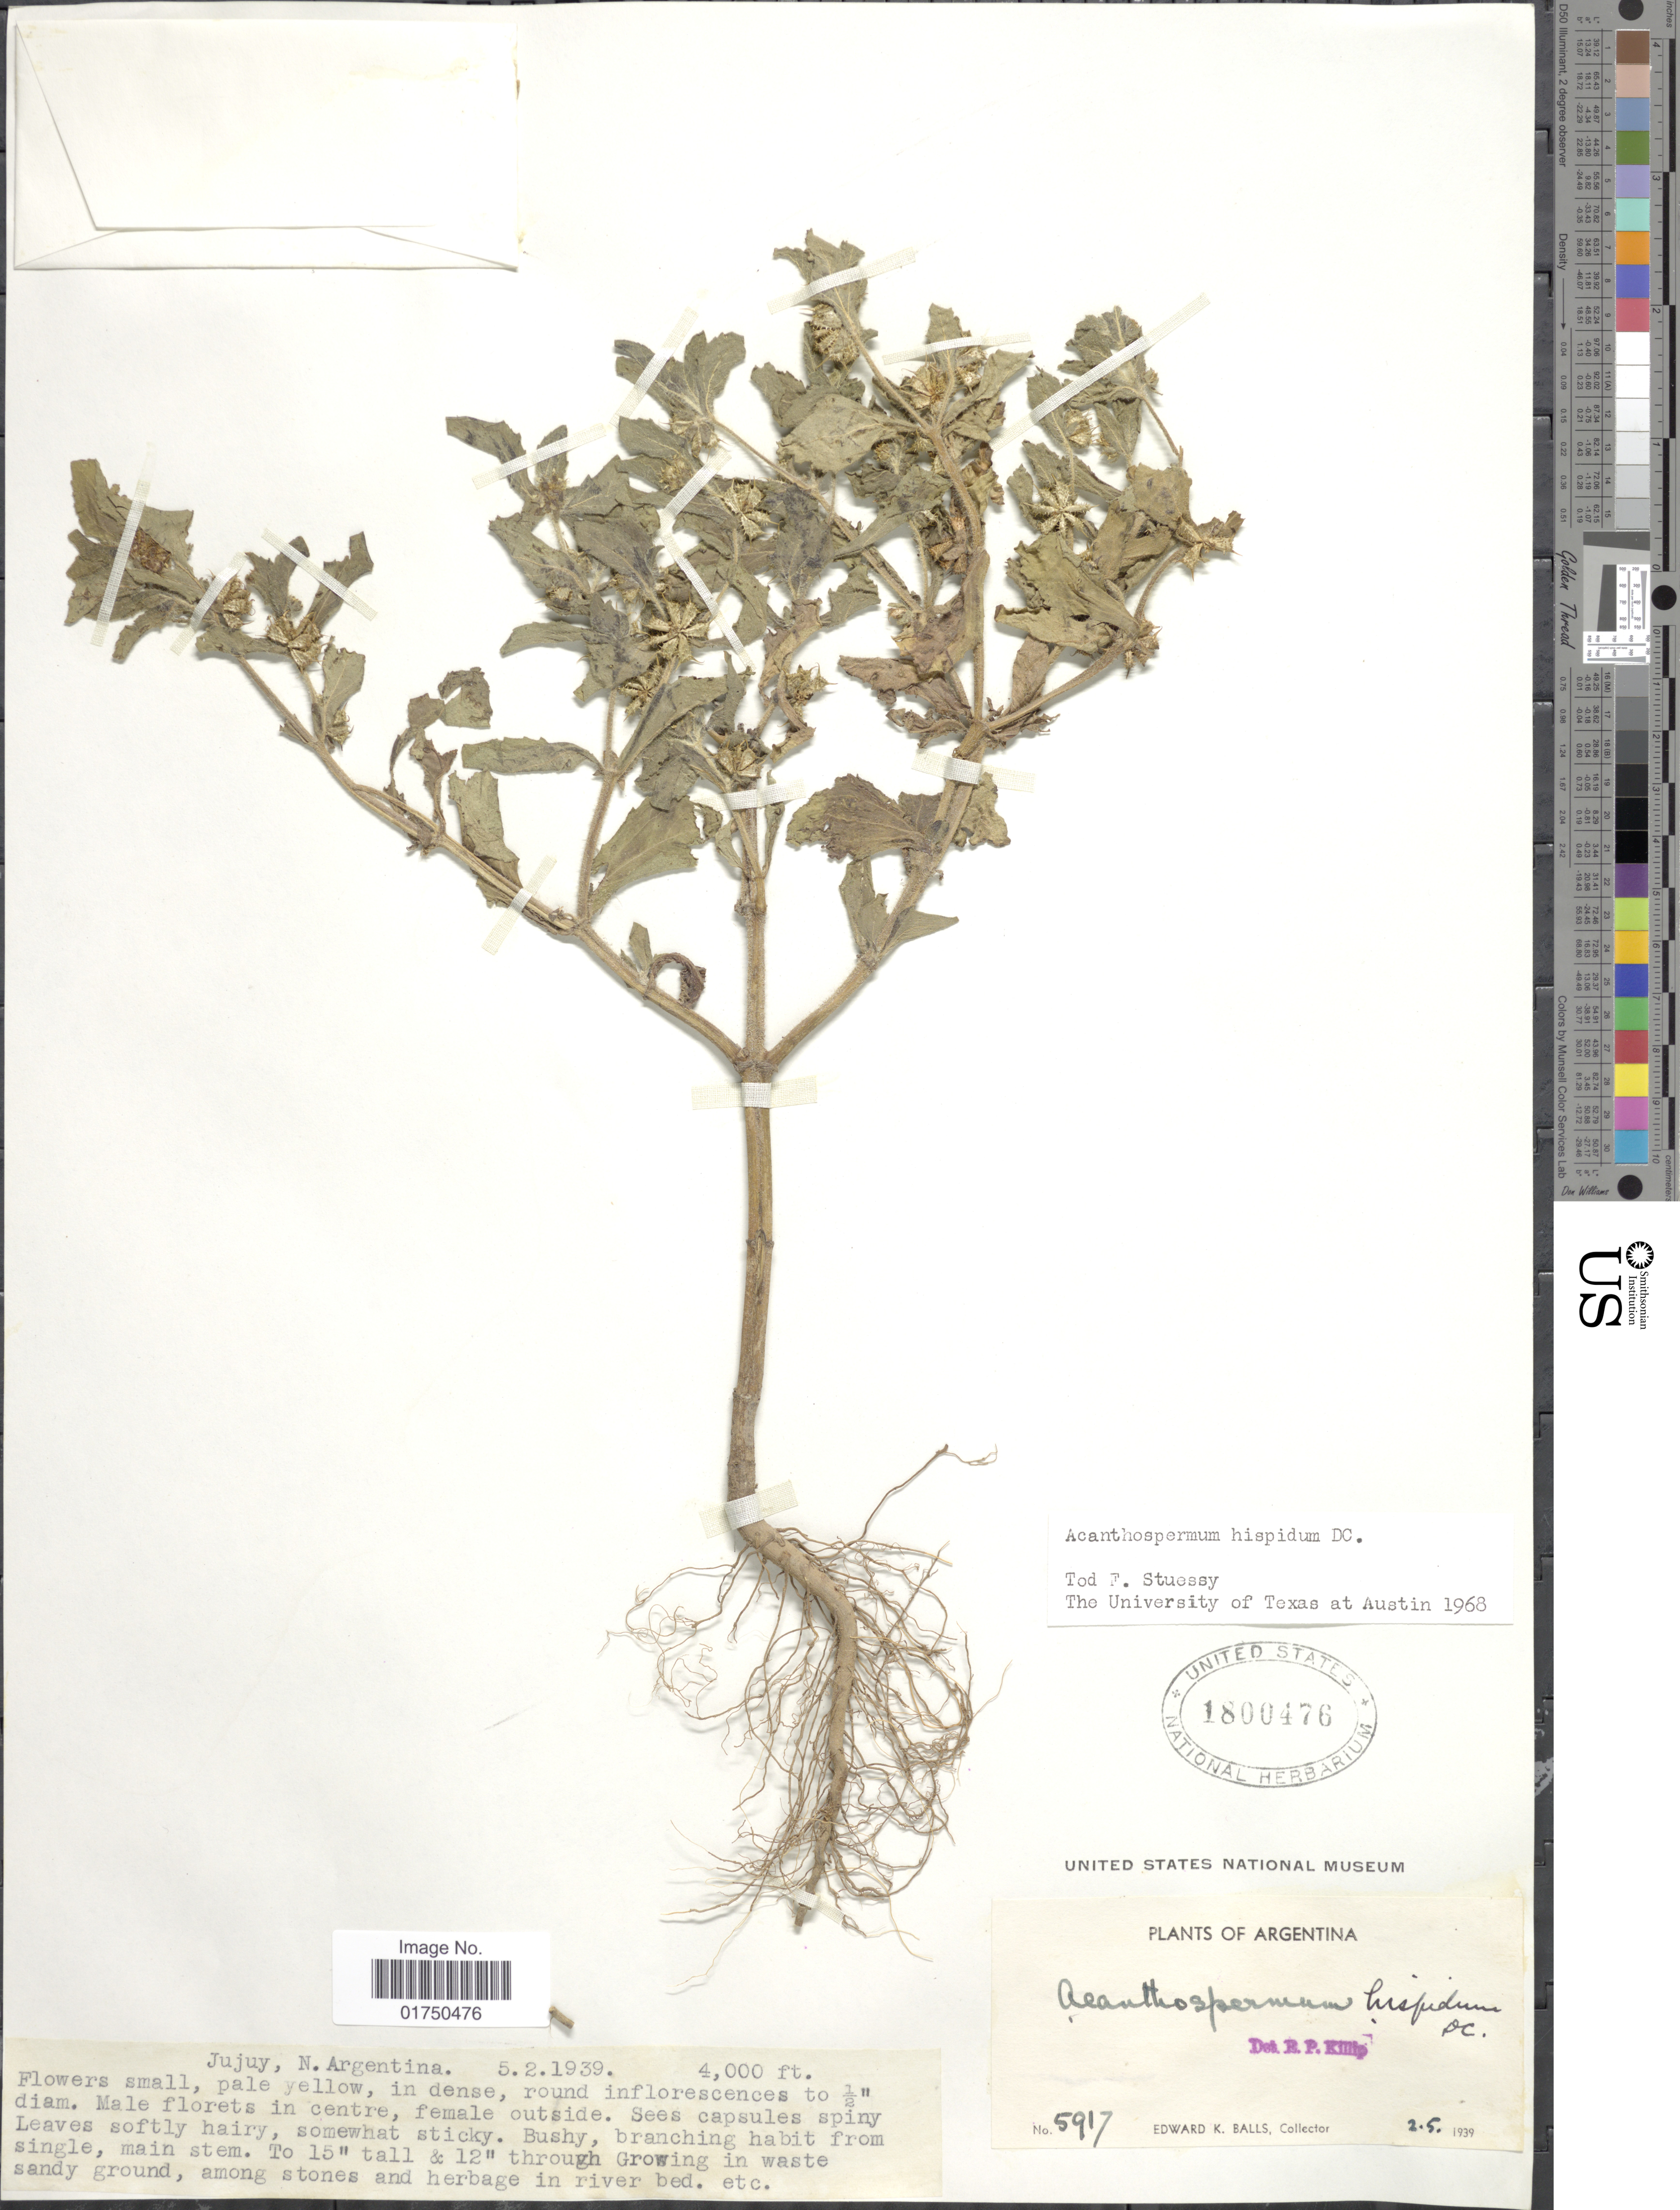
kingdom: Plantae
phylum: Tracheophyta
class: Magnoliopsida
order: Asterales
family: Asteraceae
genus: Acanthospermum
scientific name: Acanthospermum hispidum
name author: DC.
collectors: E. K. Balls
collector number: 5917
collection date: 1939-05-02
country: Argentina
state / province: Jujuy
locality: Jujuy, N. Argentina.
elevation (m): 1219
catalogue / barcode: US 1800476